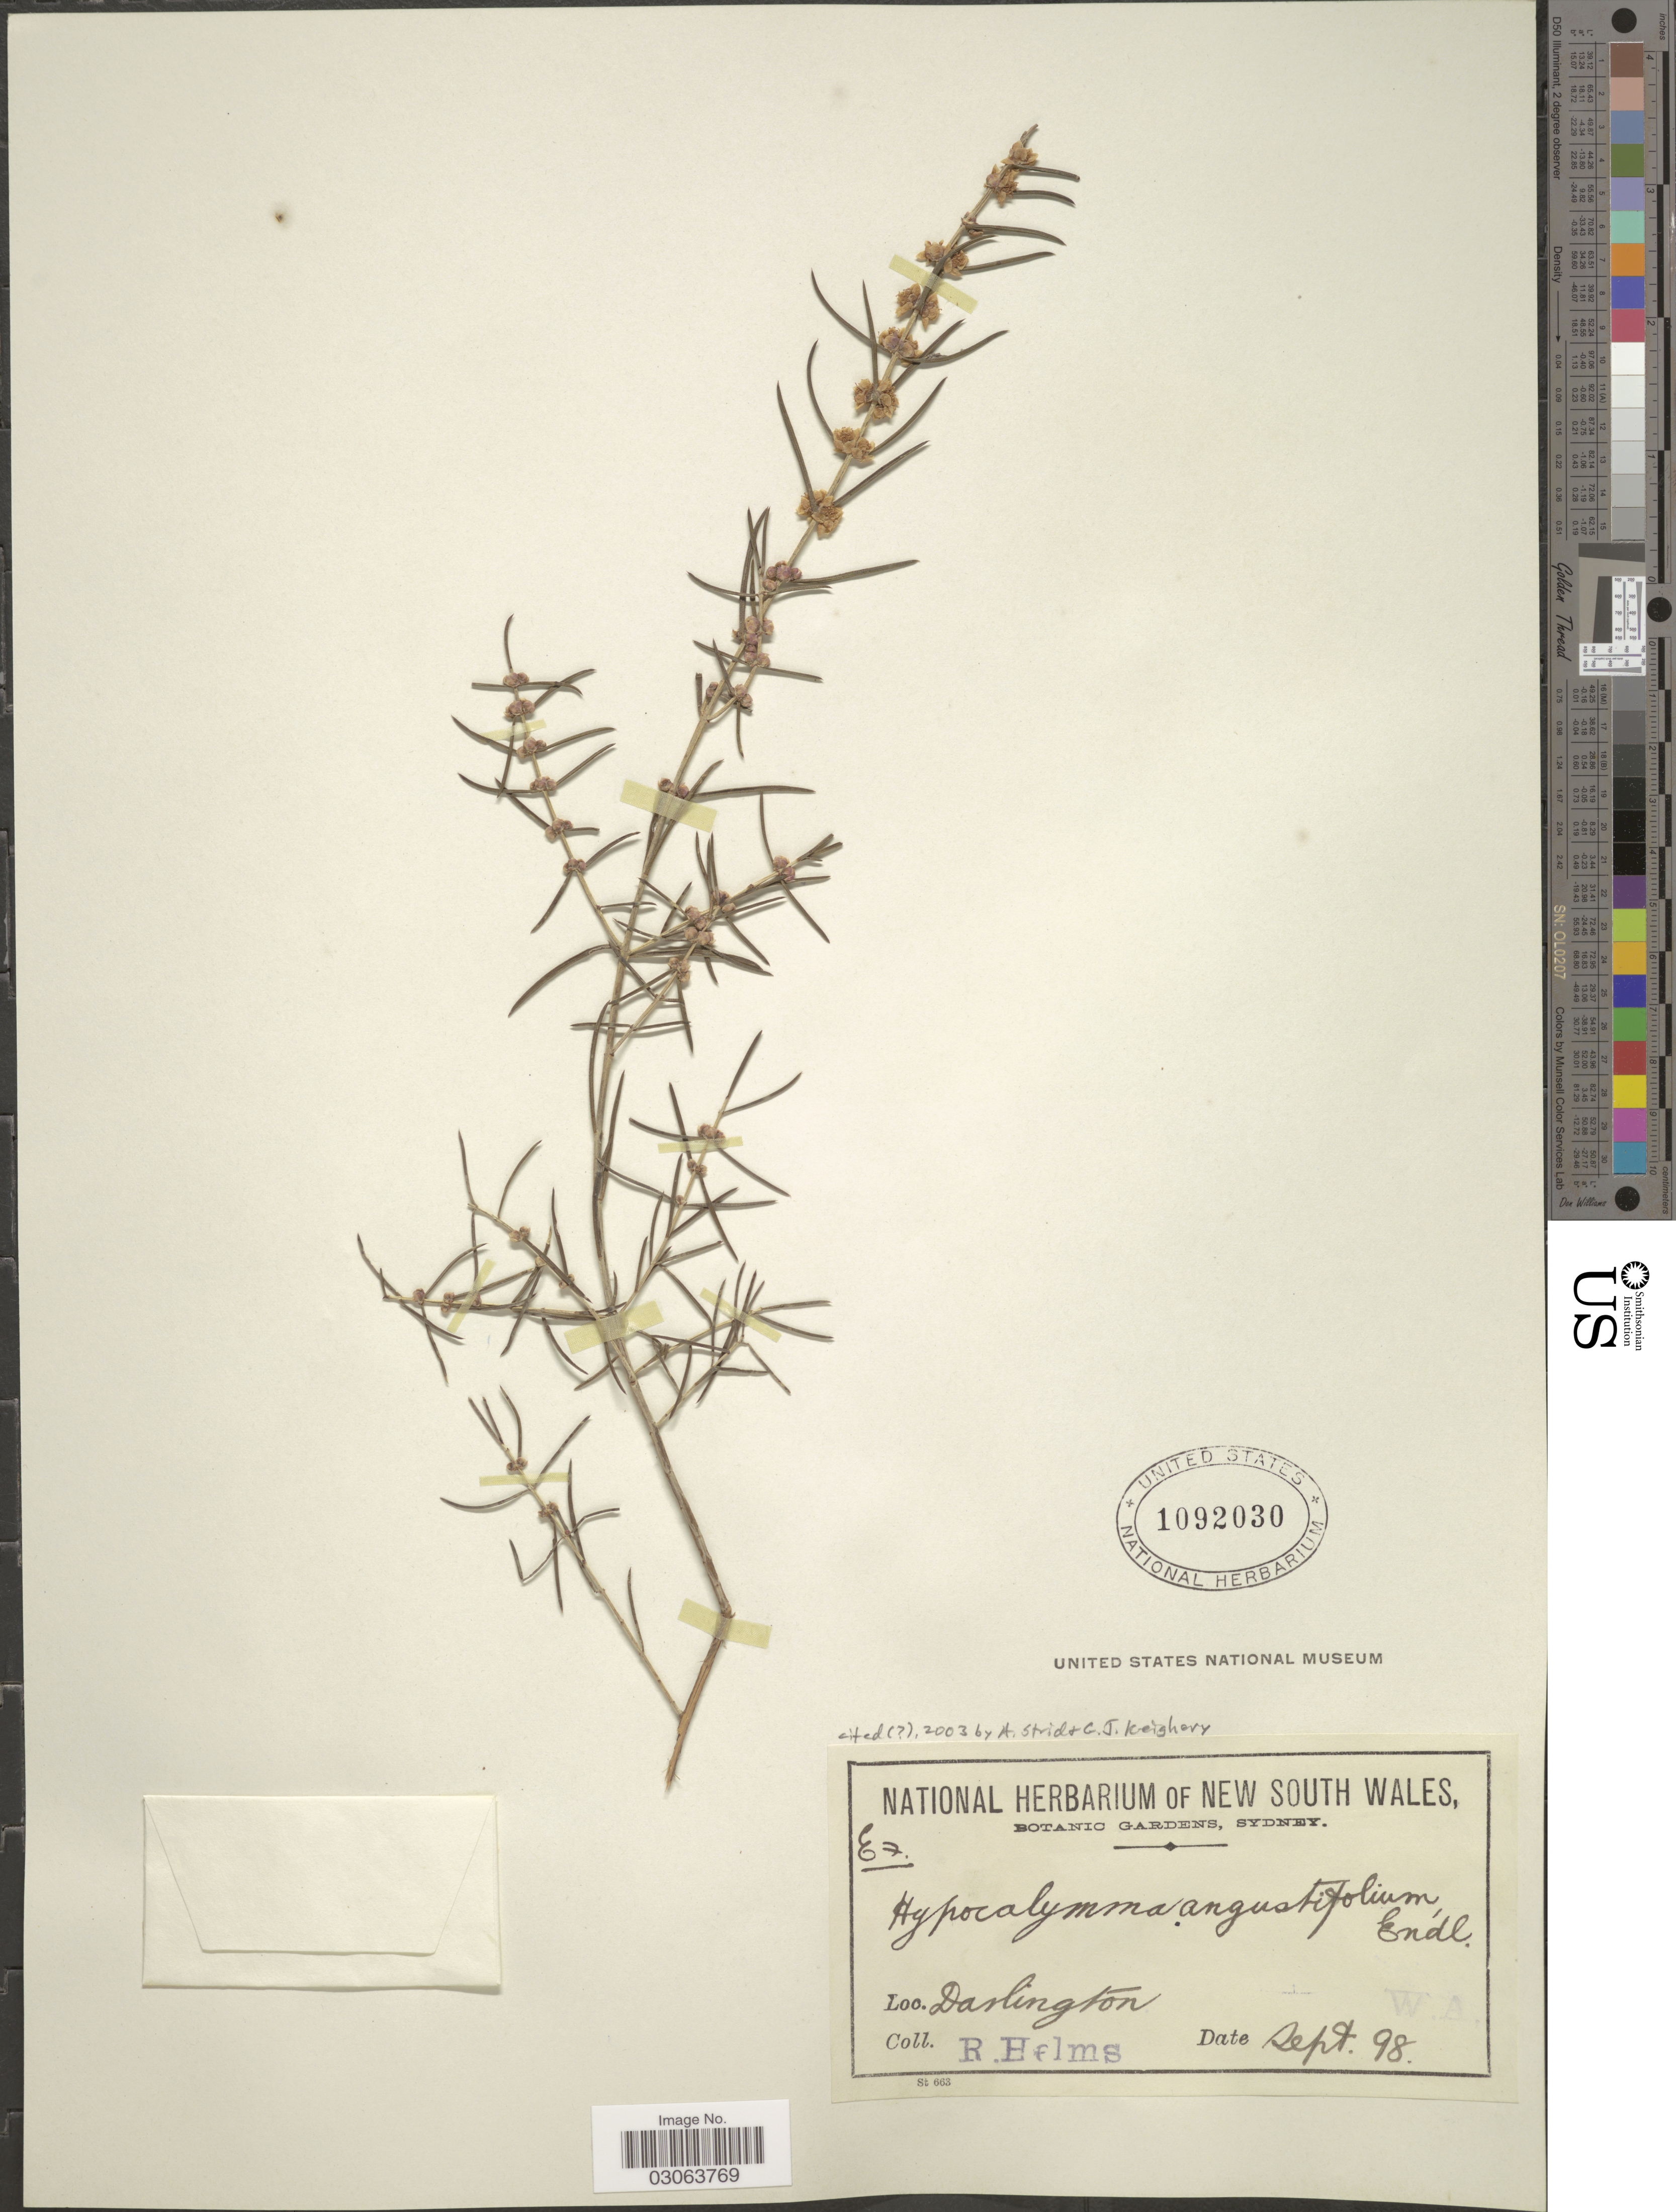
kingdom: Plantae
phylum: Tracheophyta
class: Magnoliopsida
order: Myrtales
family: Myrtaceae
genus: Hypocalymma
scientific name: Hypocalymma angustifolium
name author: (Endl.) Schauer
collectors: R. Helms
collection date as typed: Transcribed d/m/y: /9/98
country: Australia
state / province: New South Wales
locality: Darlington.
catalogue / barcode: US 1092030